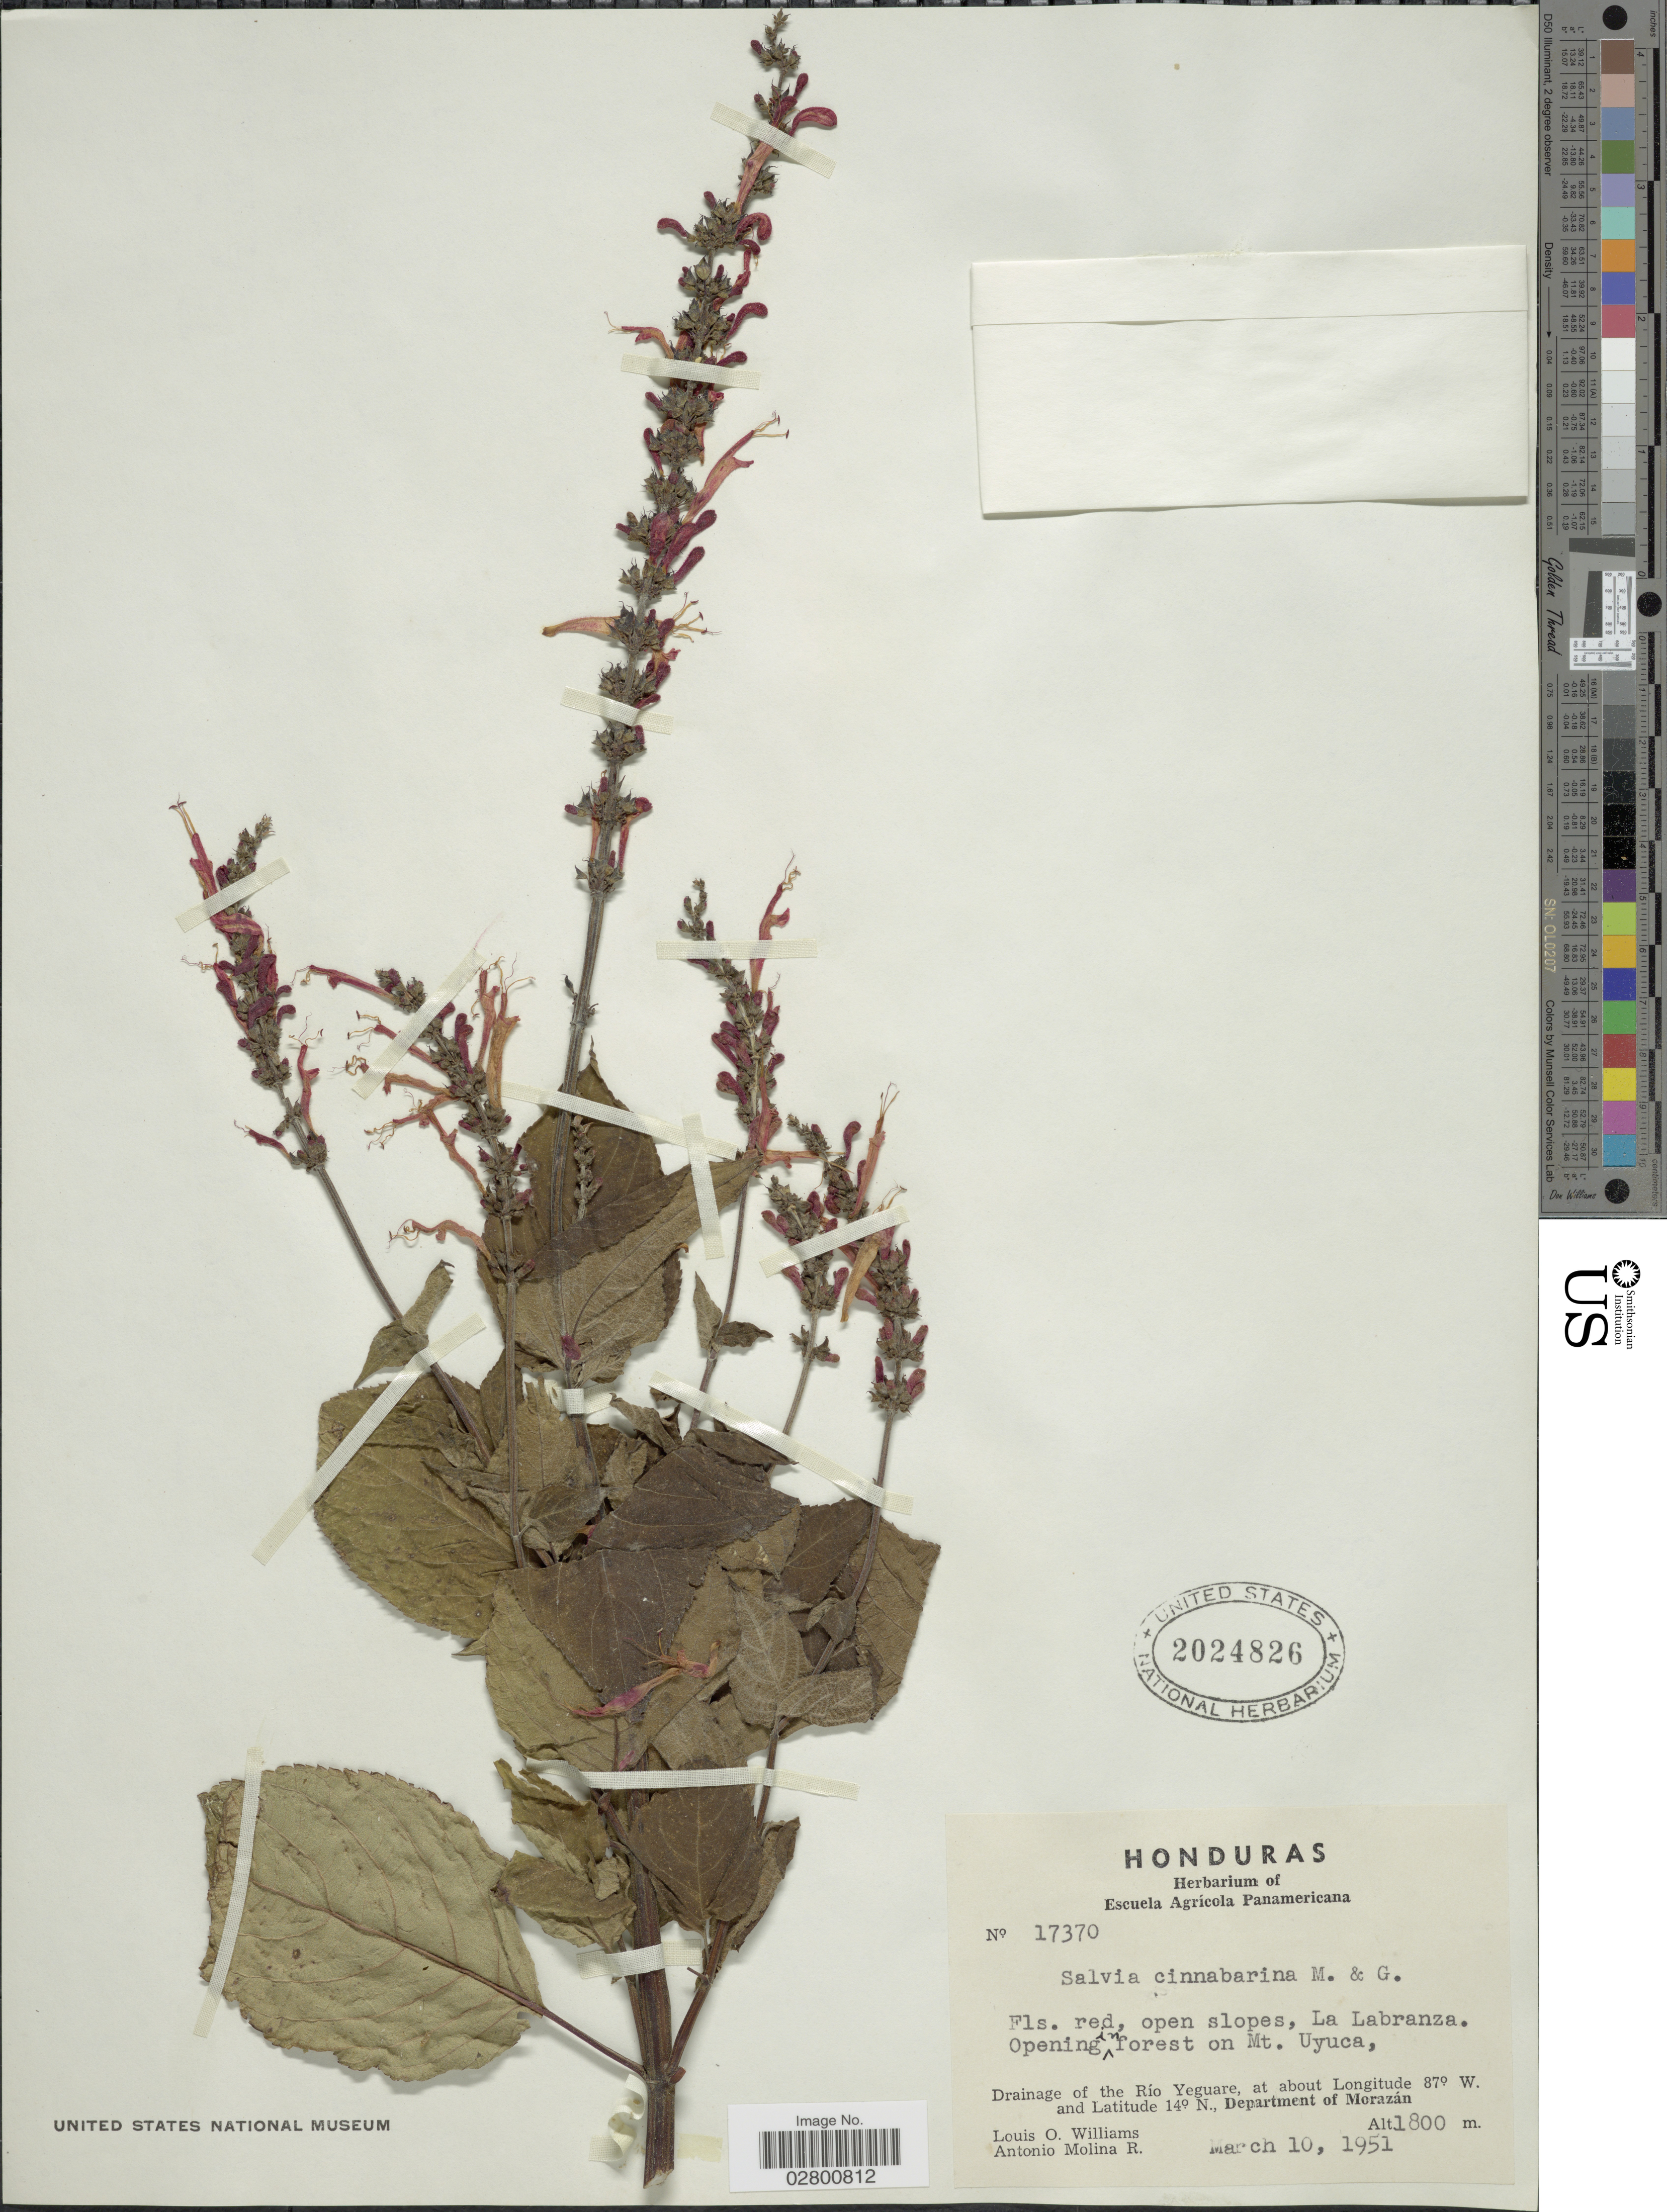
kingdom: Plantae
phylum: Tracheophyta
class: Magnoliopsida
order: Lamiales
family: Lamiaceae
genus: Salvia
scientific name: Salvia cinnabarina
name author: M. Martens & Galeotti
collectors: L. O. Williams & A. Molina R.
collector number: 17370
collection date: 1951-03-10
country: Honduras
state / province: Fco. Morazán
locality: La Labranza, opening in forest on Mt. Uyuca, Drainage of the Río Yeguare, Department of Morazán.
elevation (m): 1800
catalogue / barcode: US 2024826